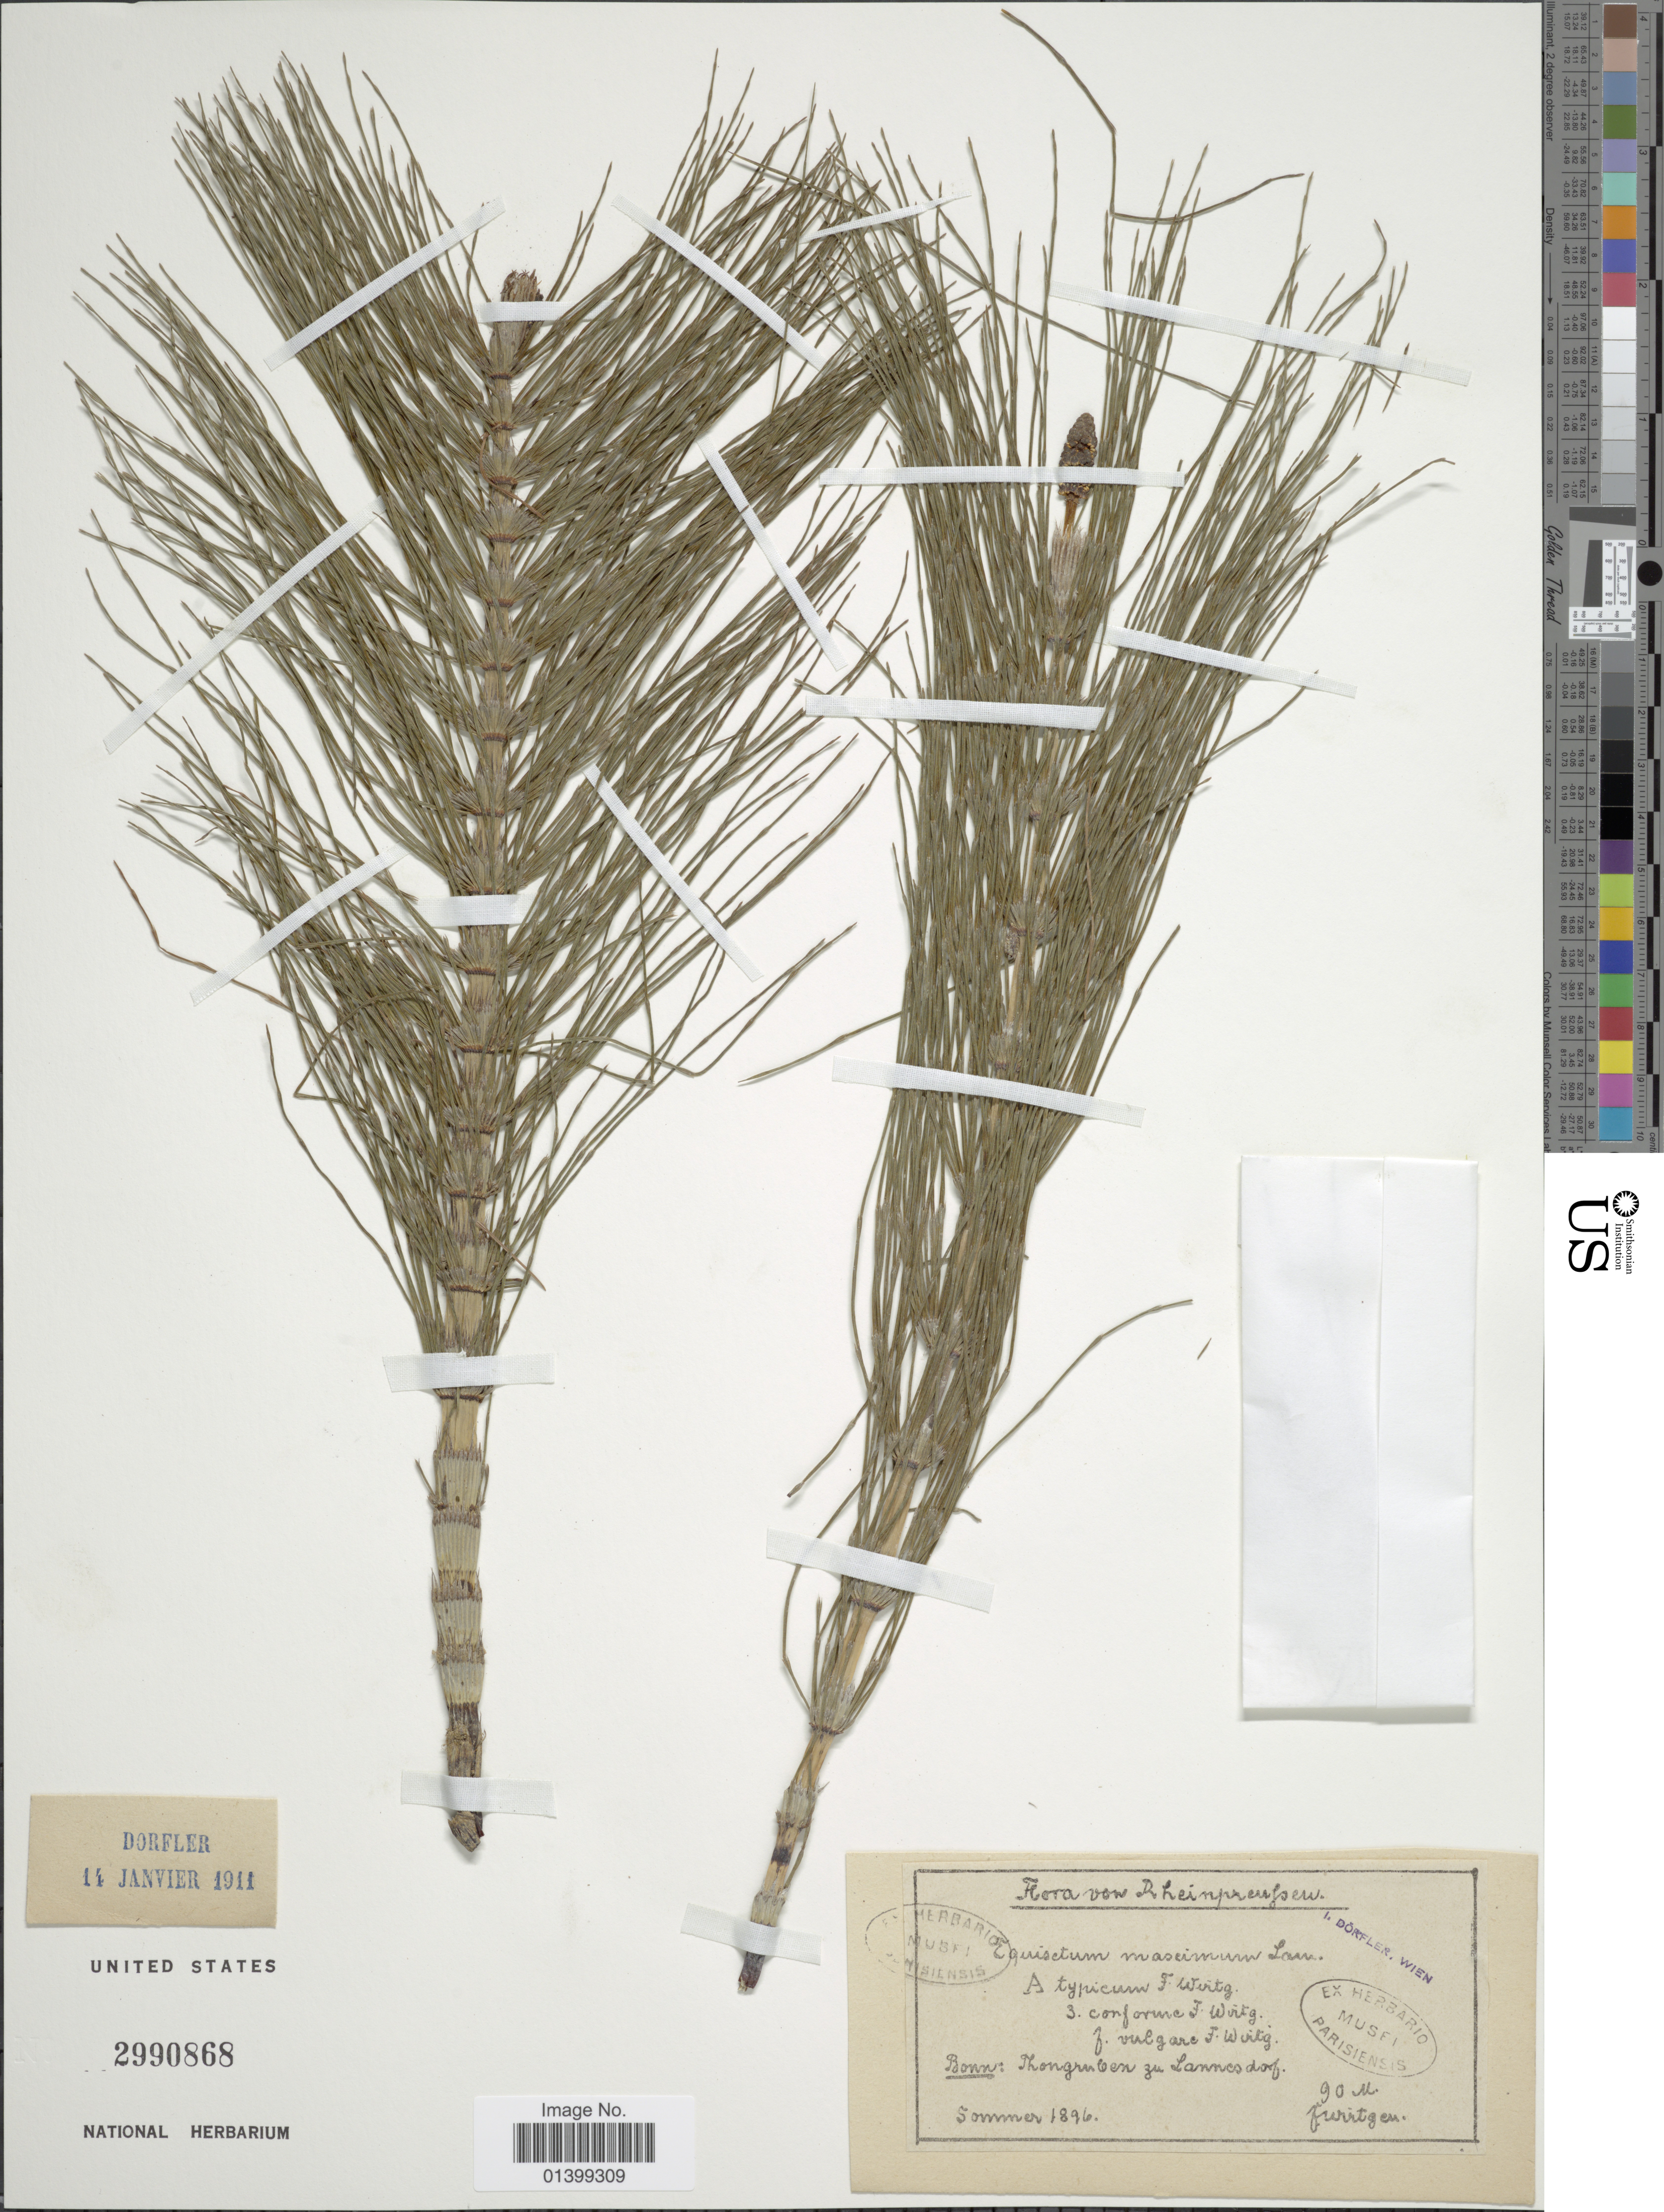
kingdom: Plantae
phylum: Tracheophyta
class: Polypodiopsida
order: Equisetales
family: Equisetaceae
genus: Equisetum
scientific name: Equisetum telmateia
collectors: F. Wirtgen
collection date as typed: Sommer 1896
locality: Flora von Rheinpreussen. Bonn: Thongren ben zu Lannesdorf [interpreted]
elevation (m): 90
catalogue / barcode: US 2990868